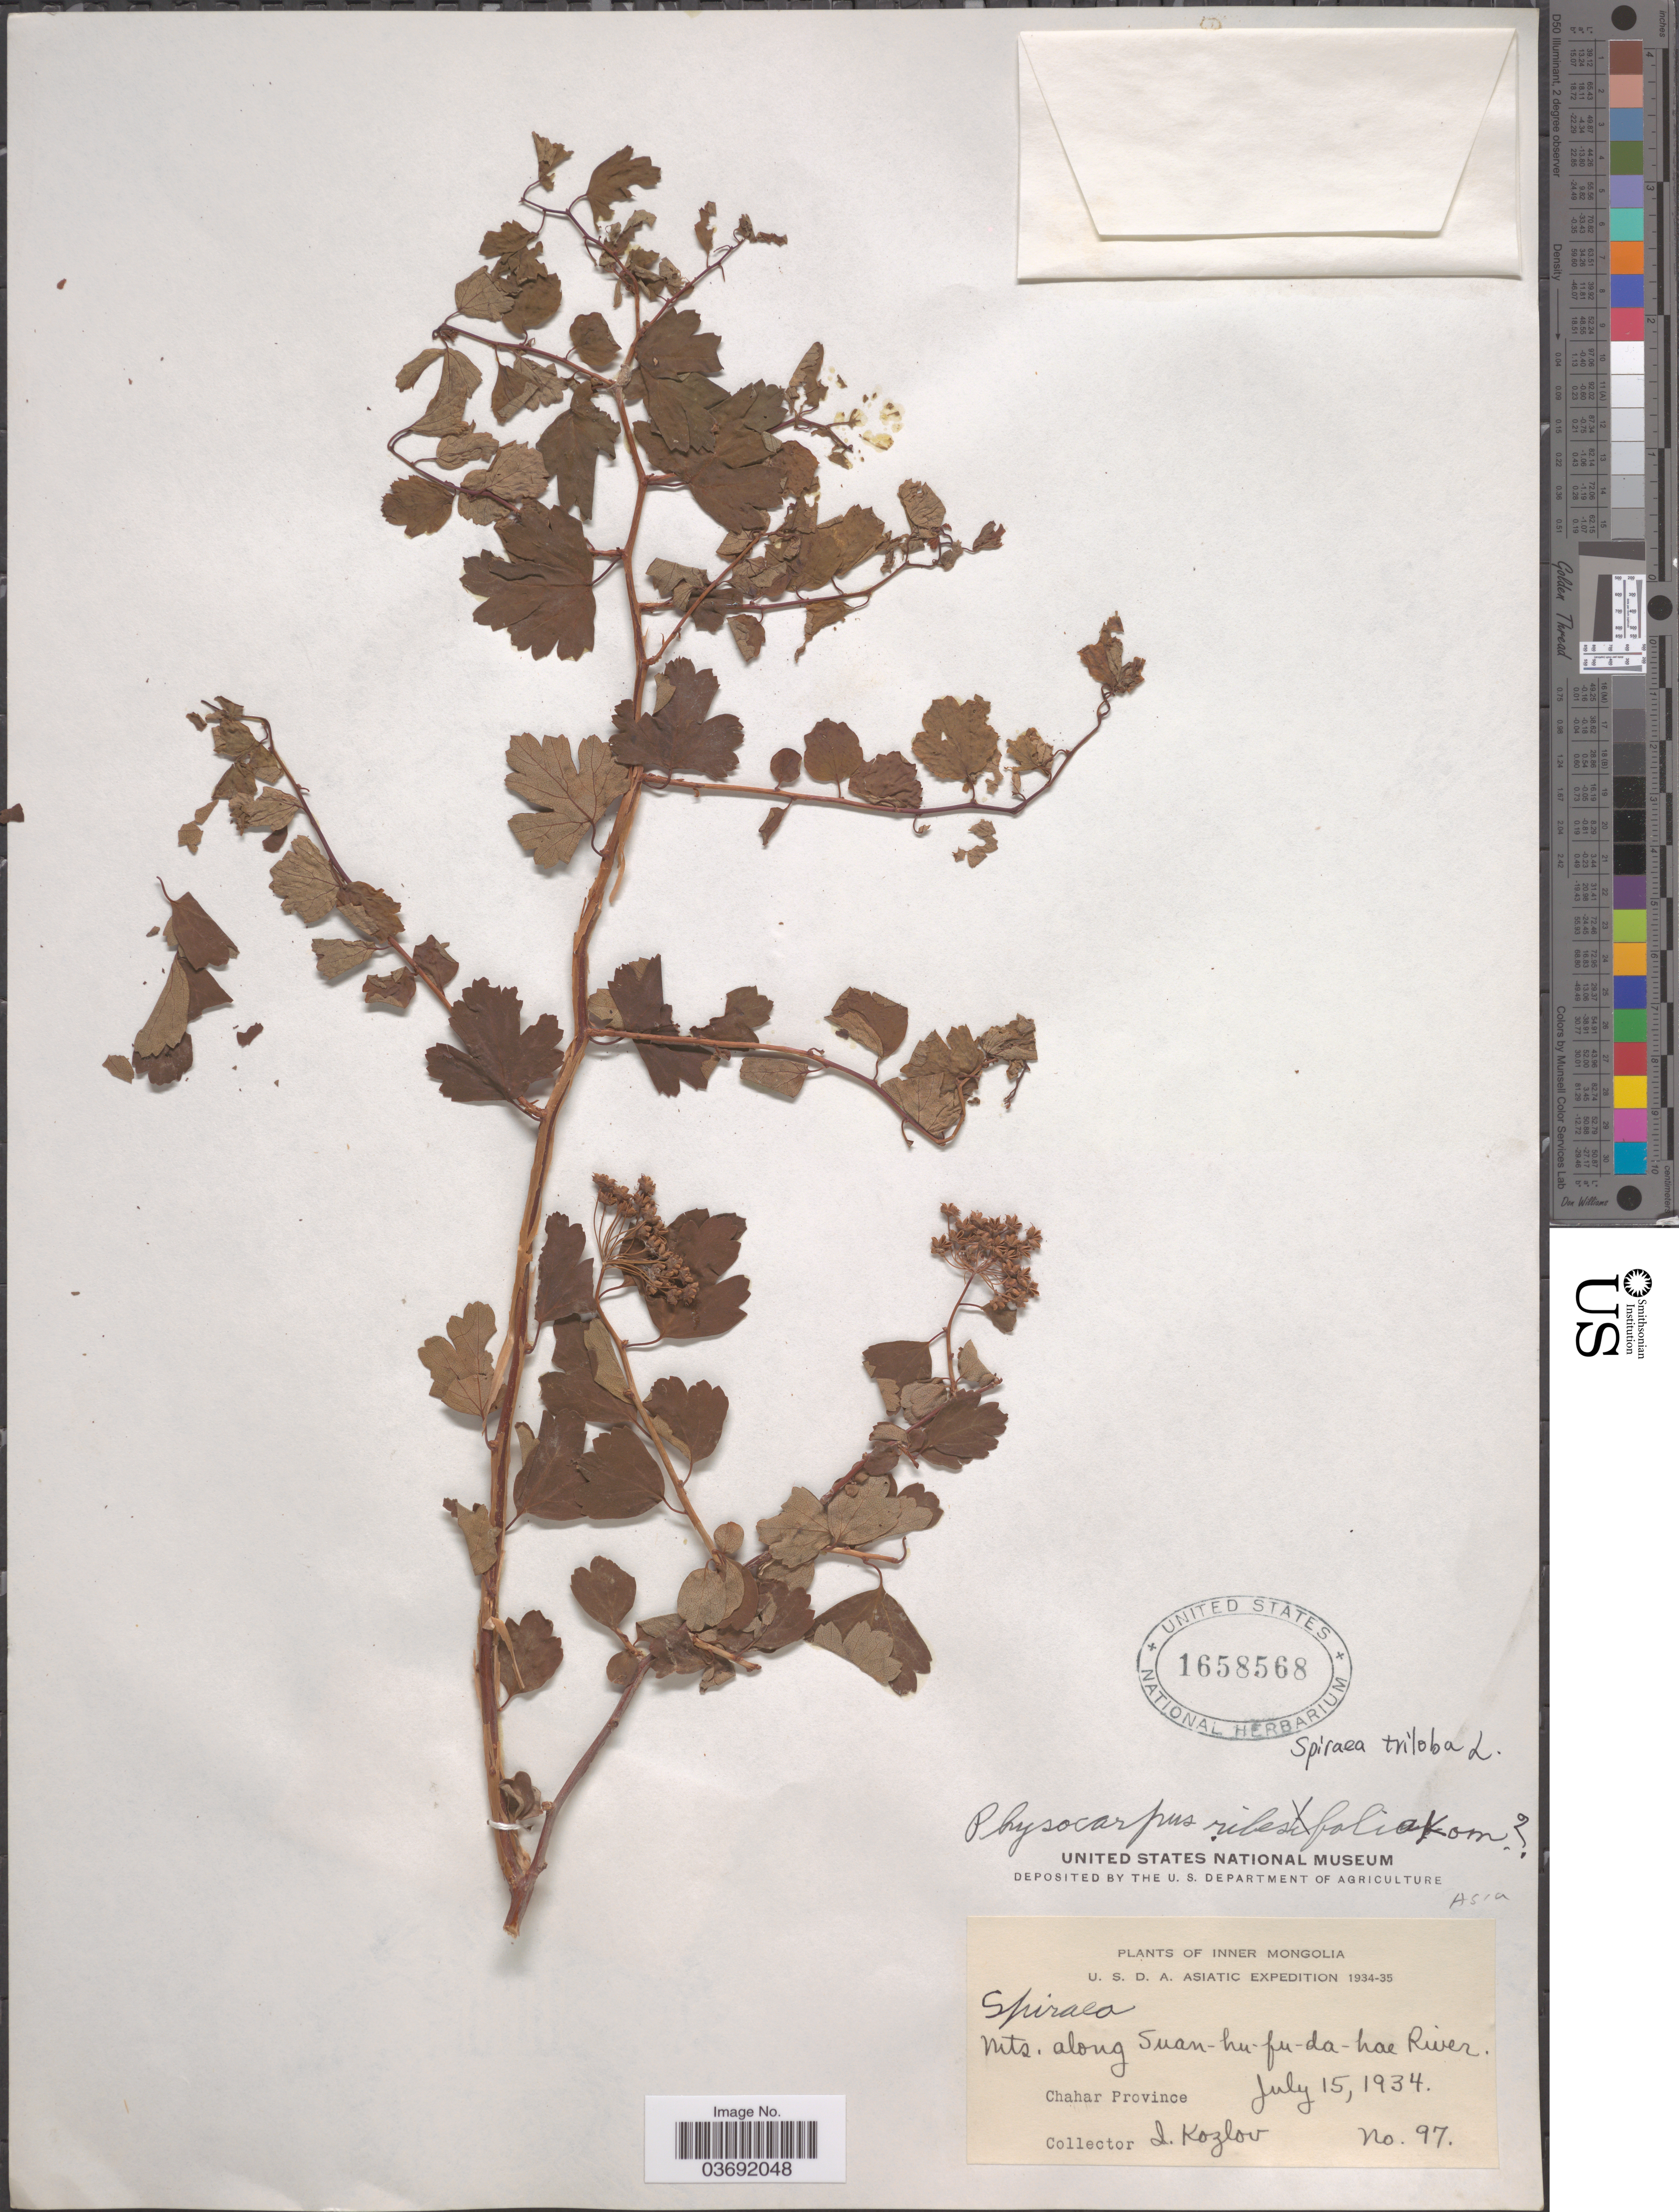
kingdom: Plantae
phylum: Tracheophyta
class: Magnoliopsida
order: Rosales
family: Rosaceae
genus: Spiraea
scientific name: Spiraea trilobata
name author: L.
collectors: I. Kozlov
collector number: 97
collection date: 1934-07-15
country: China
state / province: Nei Monggol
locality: Mts. along Suan-hu-fu-da-hae River. Chahar Province.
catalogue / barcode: US 1658568